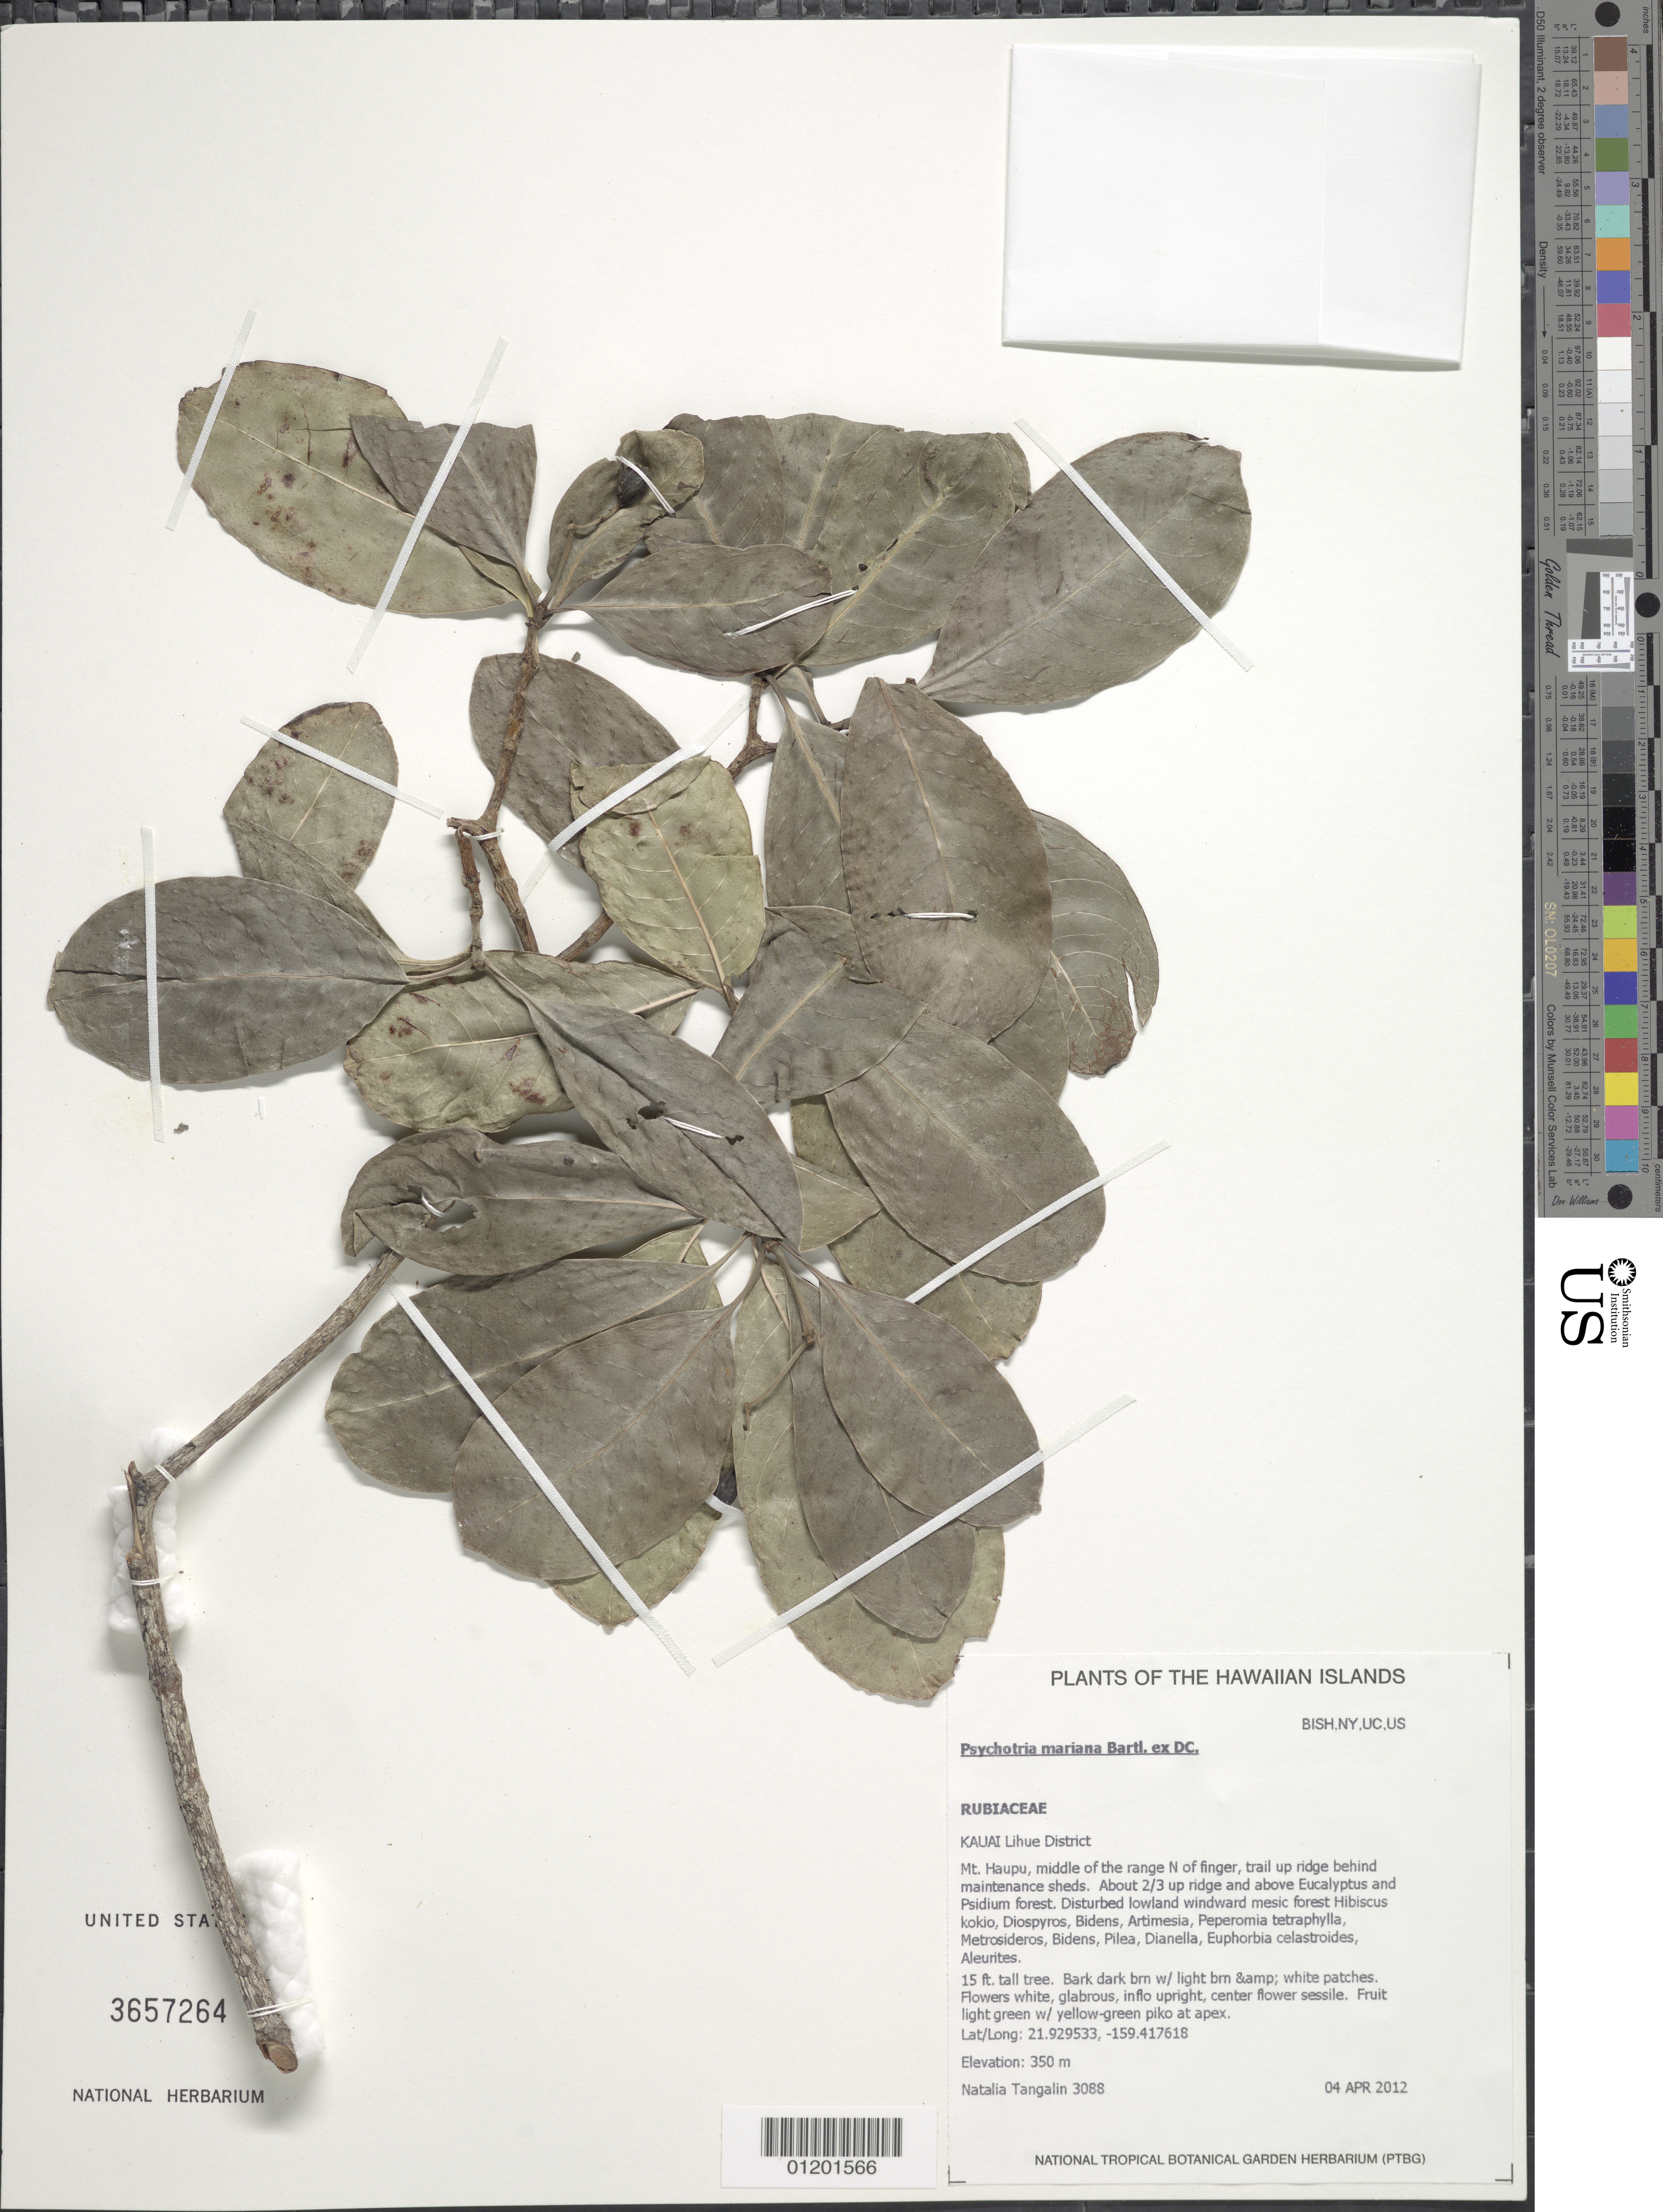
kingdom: Plantae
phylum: Tracheophyta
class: Magnoliopsida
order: Gentianales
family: Rubiaceae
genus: Psychotria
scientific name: Psychotria mariana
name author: Bartl. ex DC.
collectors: N. Tangalin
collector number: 3088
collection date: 2012-04-04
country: United States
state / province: Hawaii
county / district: Kauai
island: Kaua'i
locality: Lihue District, Mt. Haupu, middle of the range N of finger, trail up behind maintenance sheds, about 2/3 up ridge.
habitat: Disturbed lowland mesic forest.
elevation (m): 350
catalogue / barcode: US 3657264